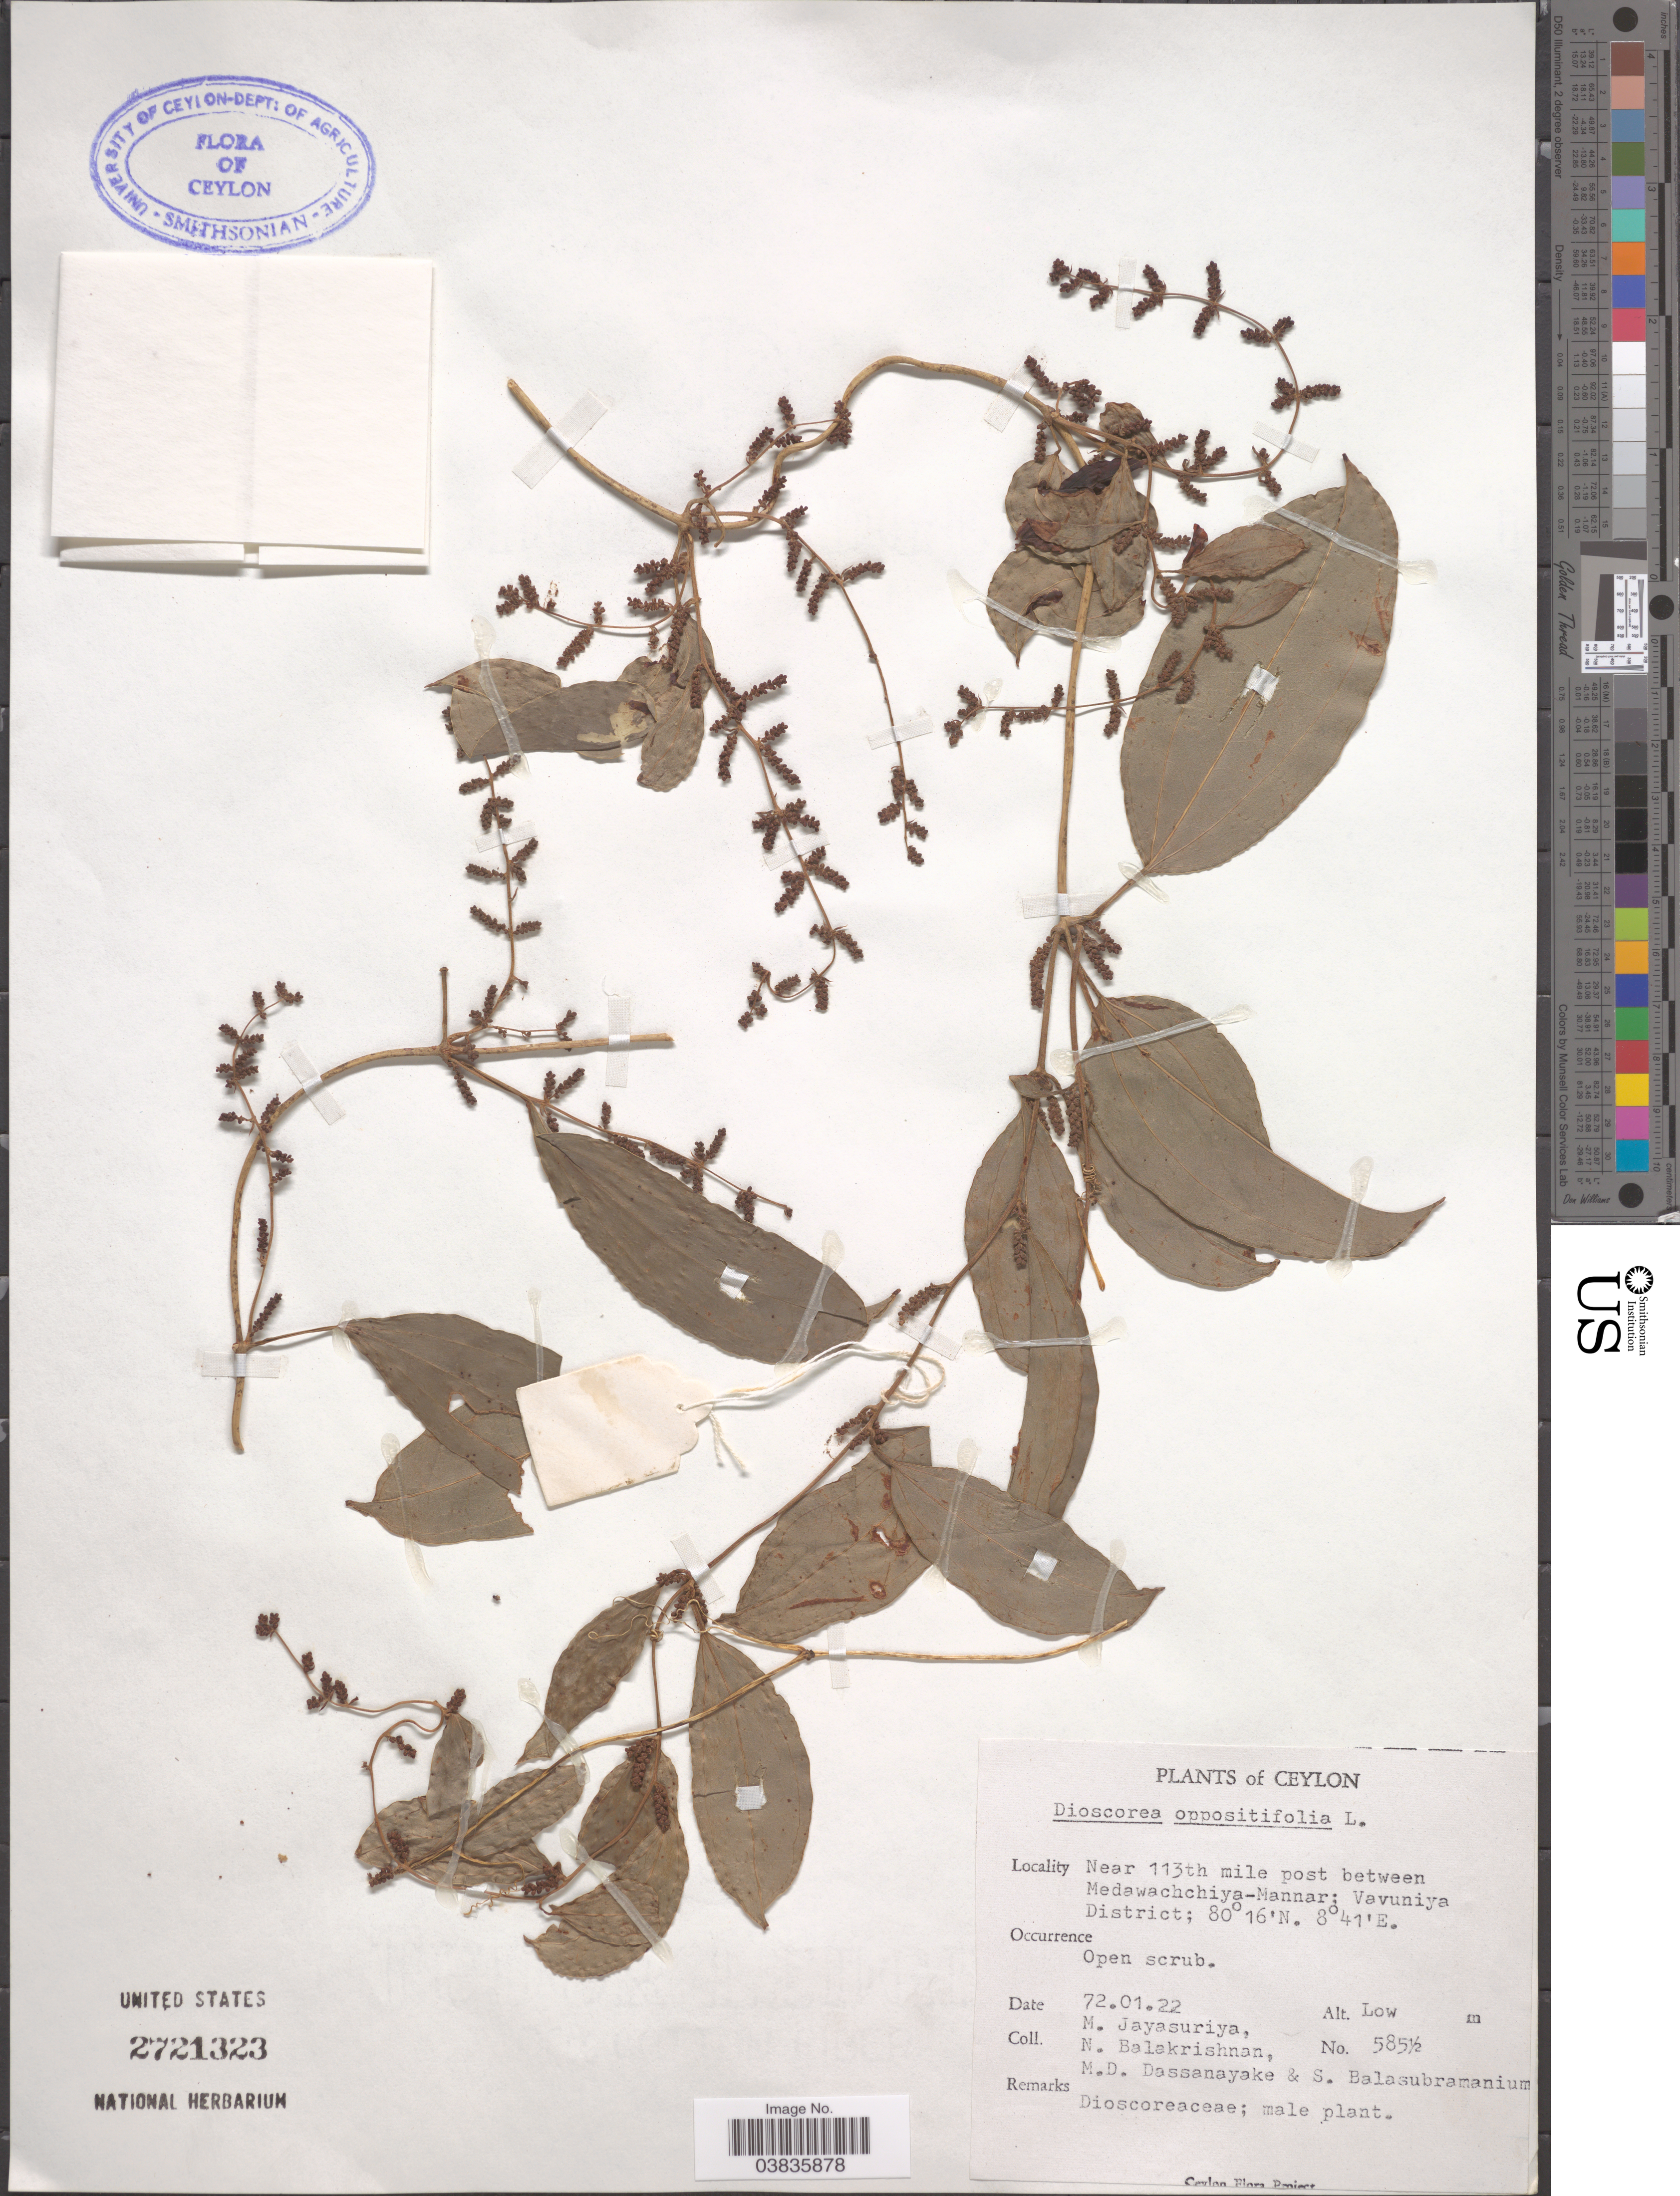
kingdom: Plantae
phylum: Tracheophyta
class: Liliopsida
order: Dioscoreales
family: Dioscoreaceae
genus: Dioscorea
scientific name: Dioscorea oppositifolia var. oppositifolia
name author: L.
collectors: M. Jayasuriya, N. Balakrishnan, M. D. Dassanayake & S. Balasubramanium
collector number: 585½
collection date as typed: Transcribed d/m/y: 22/1/72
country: Sri Lanka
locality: Ceylon. Near 113th mile post between Medawachchiya-Mannar; Vavuniya District.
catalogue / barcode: US 2721323